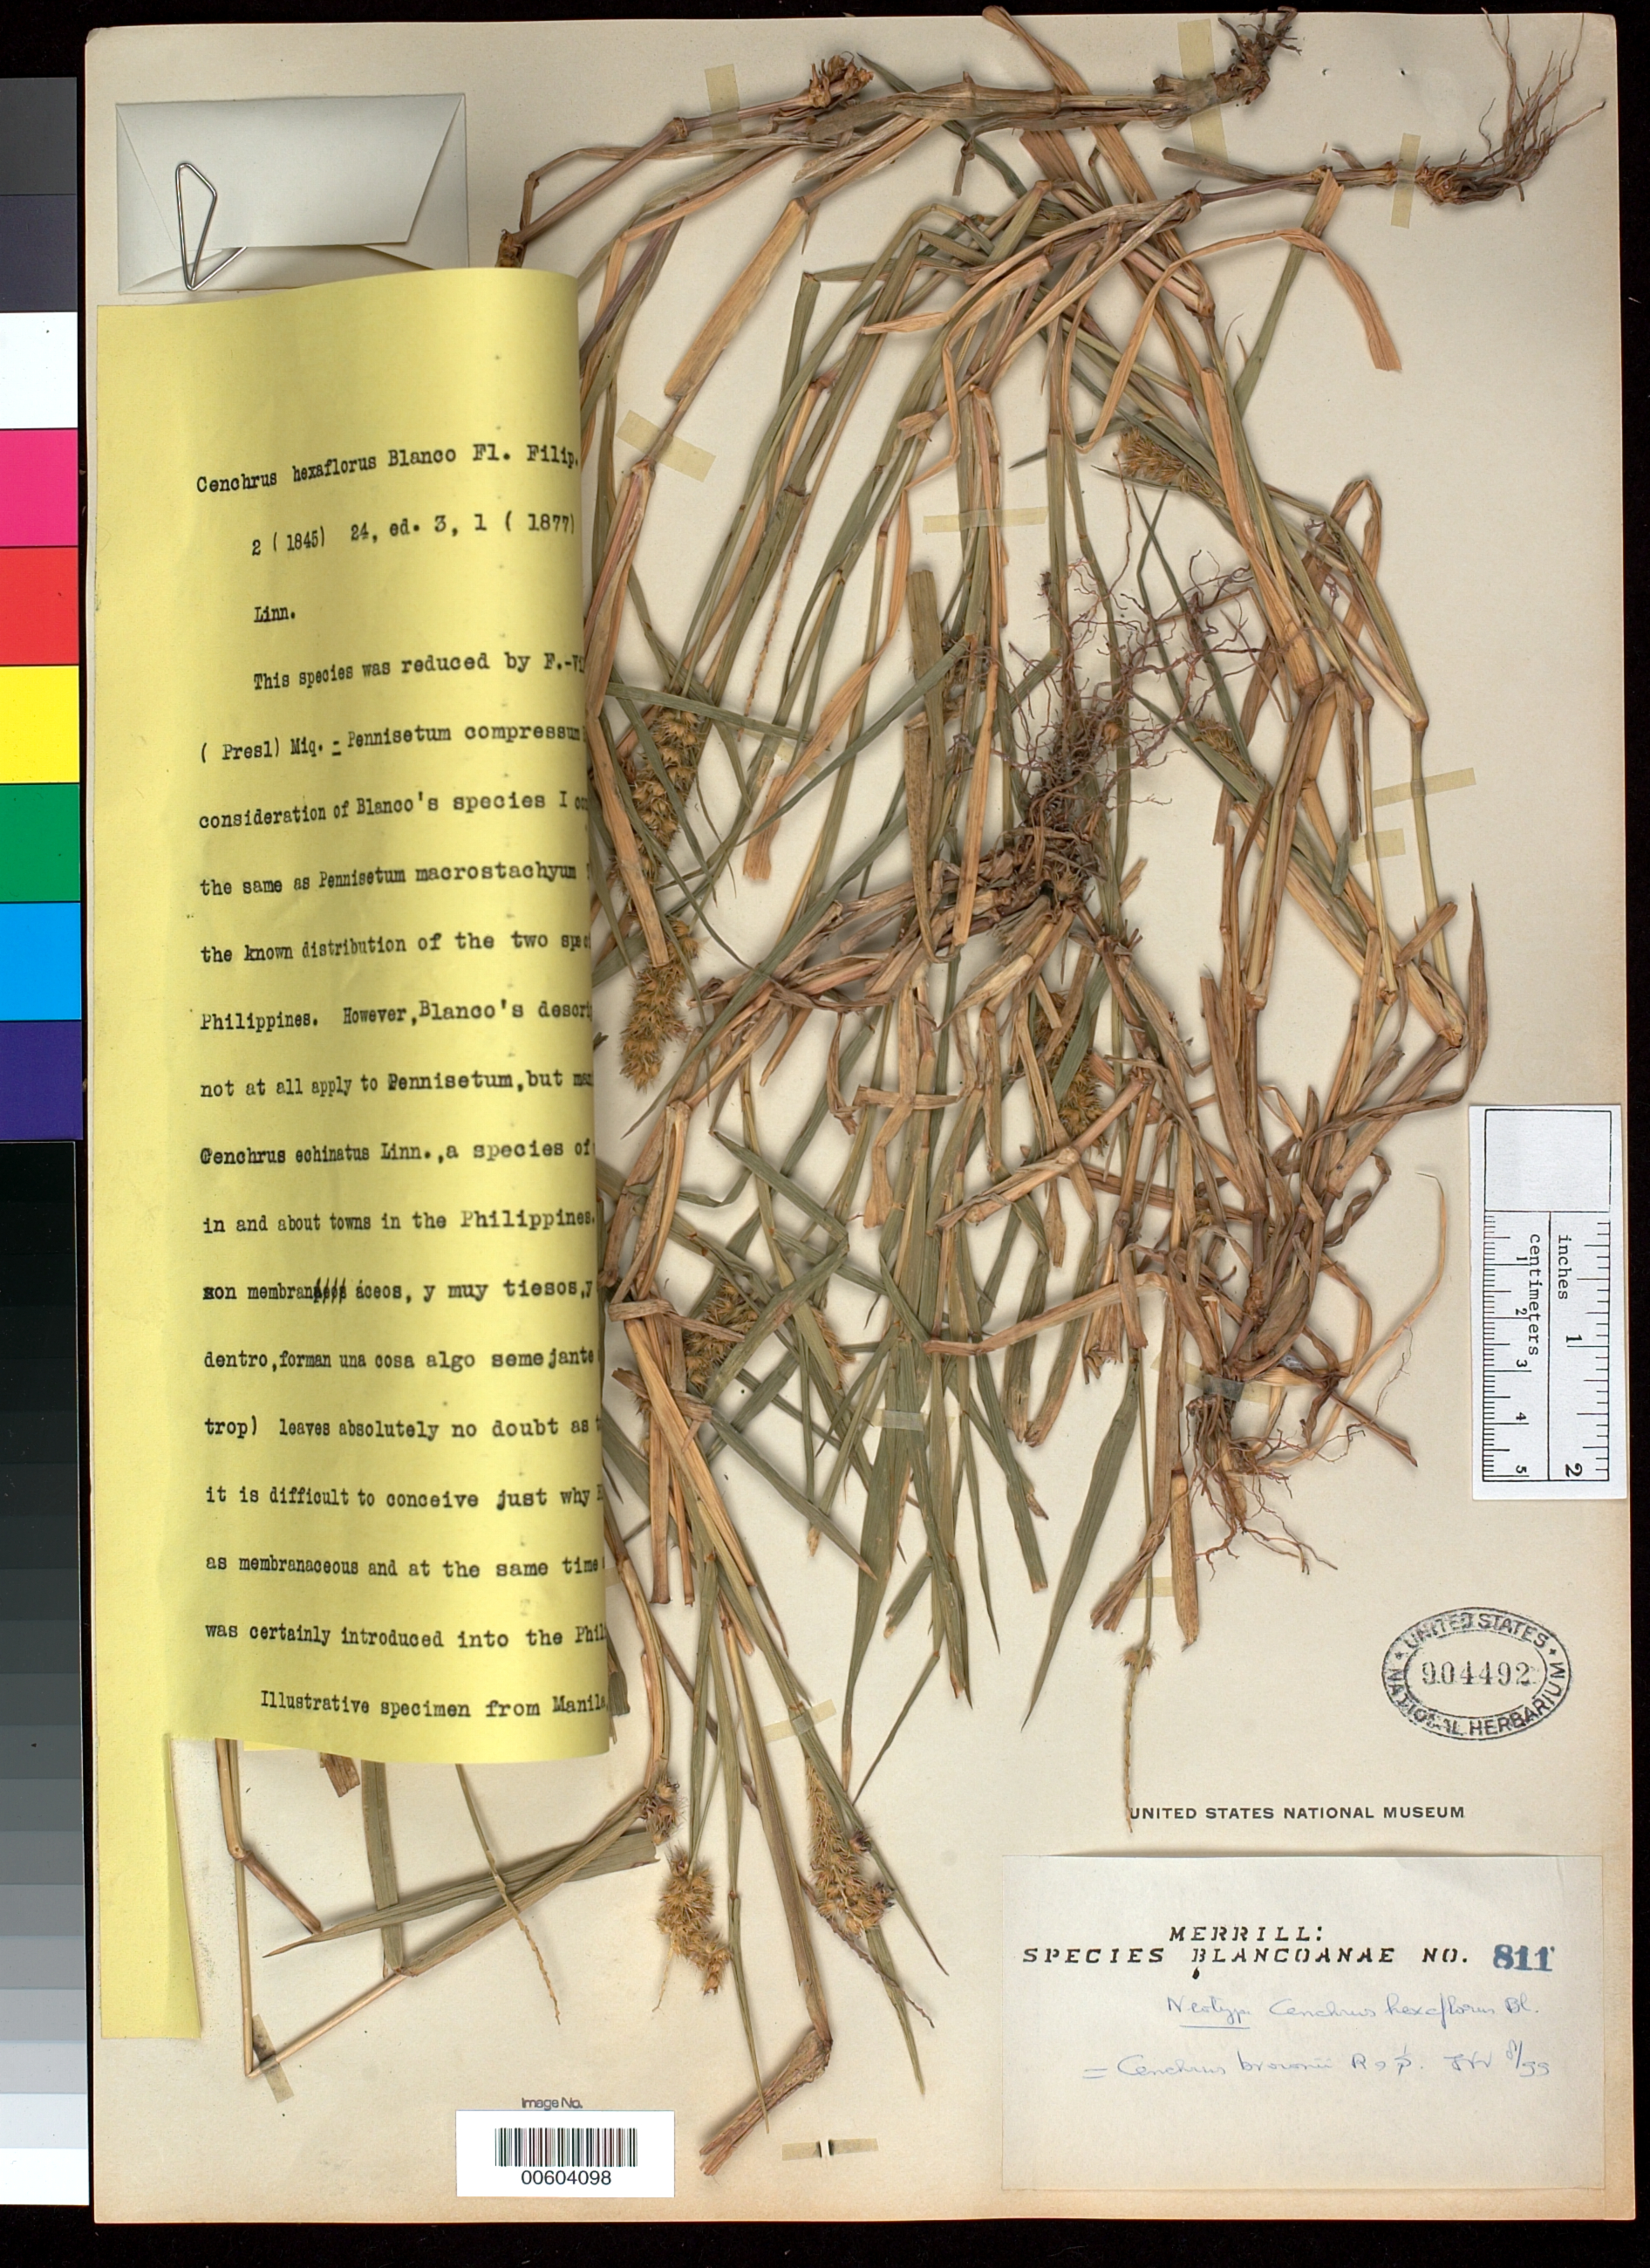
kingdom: Plantae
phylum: Tracheophyta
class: Liliopsida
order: Poales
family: Poaceae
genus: Cenchrus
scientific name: Cenchrus brownii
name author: Roem. & Schult.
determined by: Poaceae Reorganization Project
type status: Neotype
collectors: E. D. Merrill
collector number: Sp. Blancoan. 0811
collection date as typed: Feb 1915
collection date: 1915-02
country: Philippines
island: Luzon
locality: Manila.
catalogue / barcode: US 904492